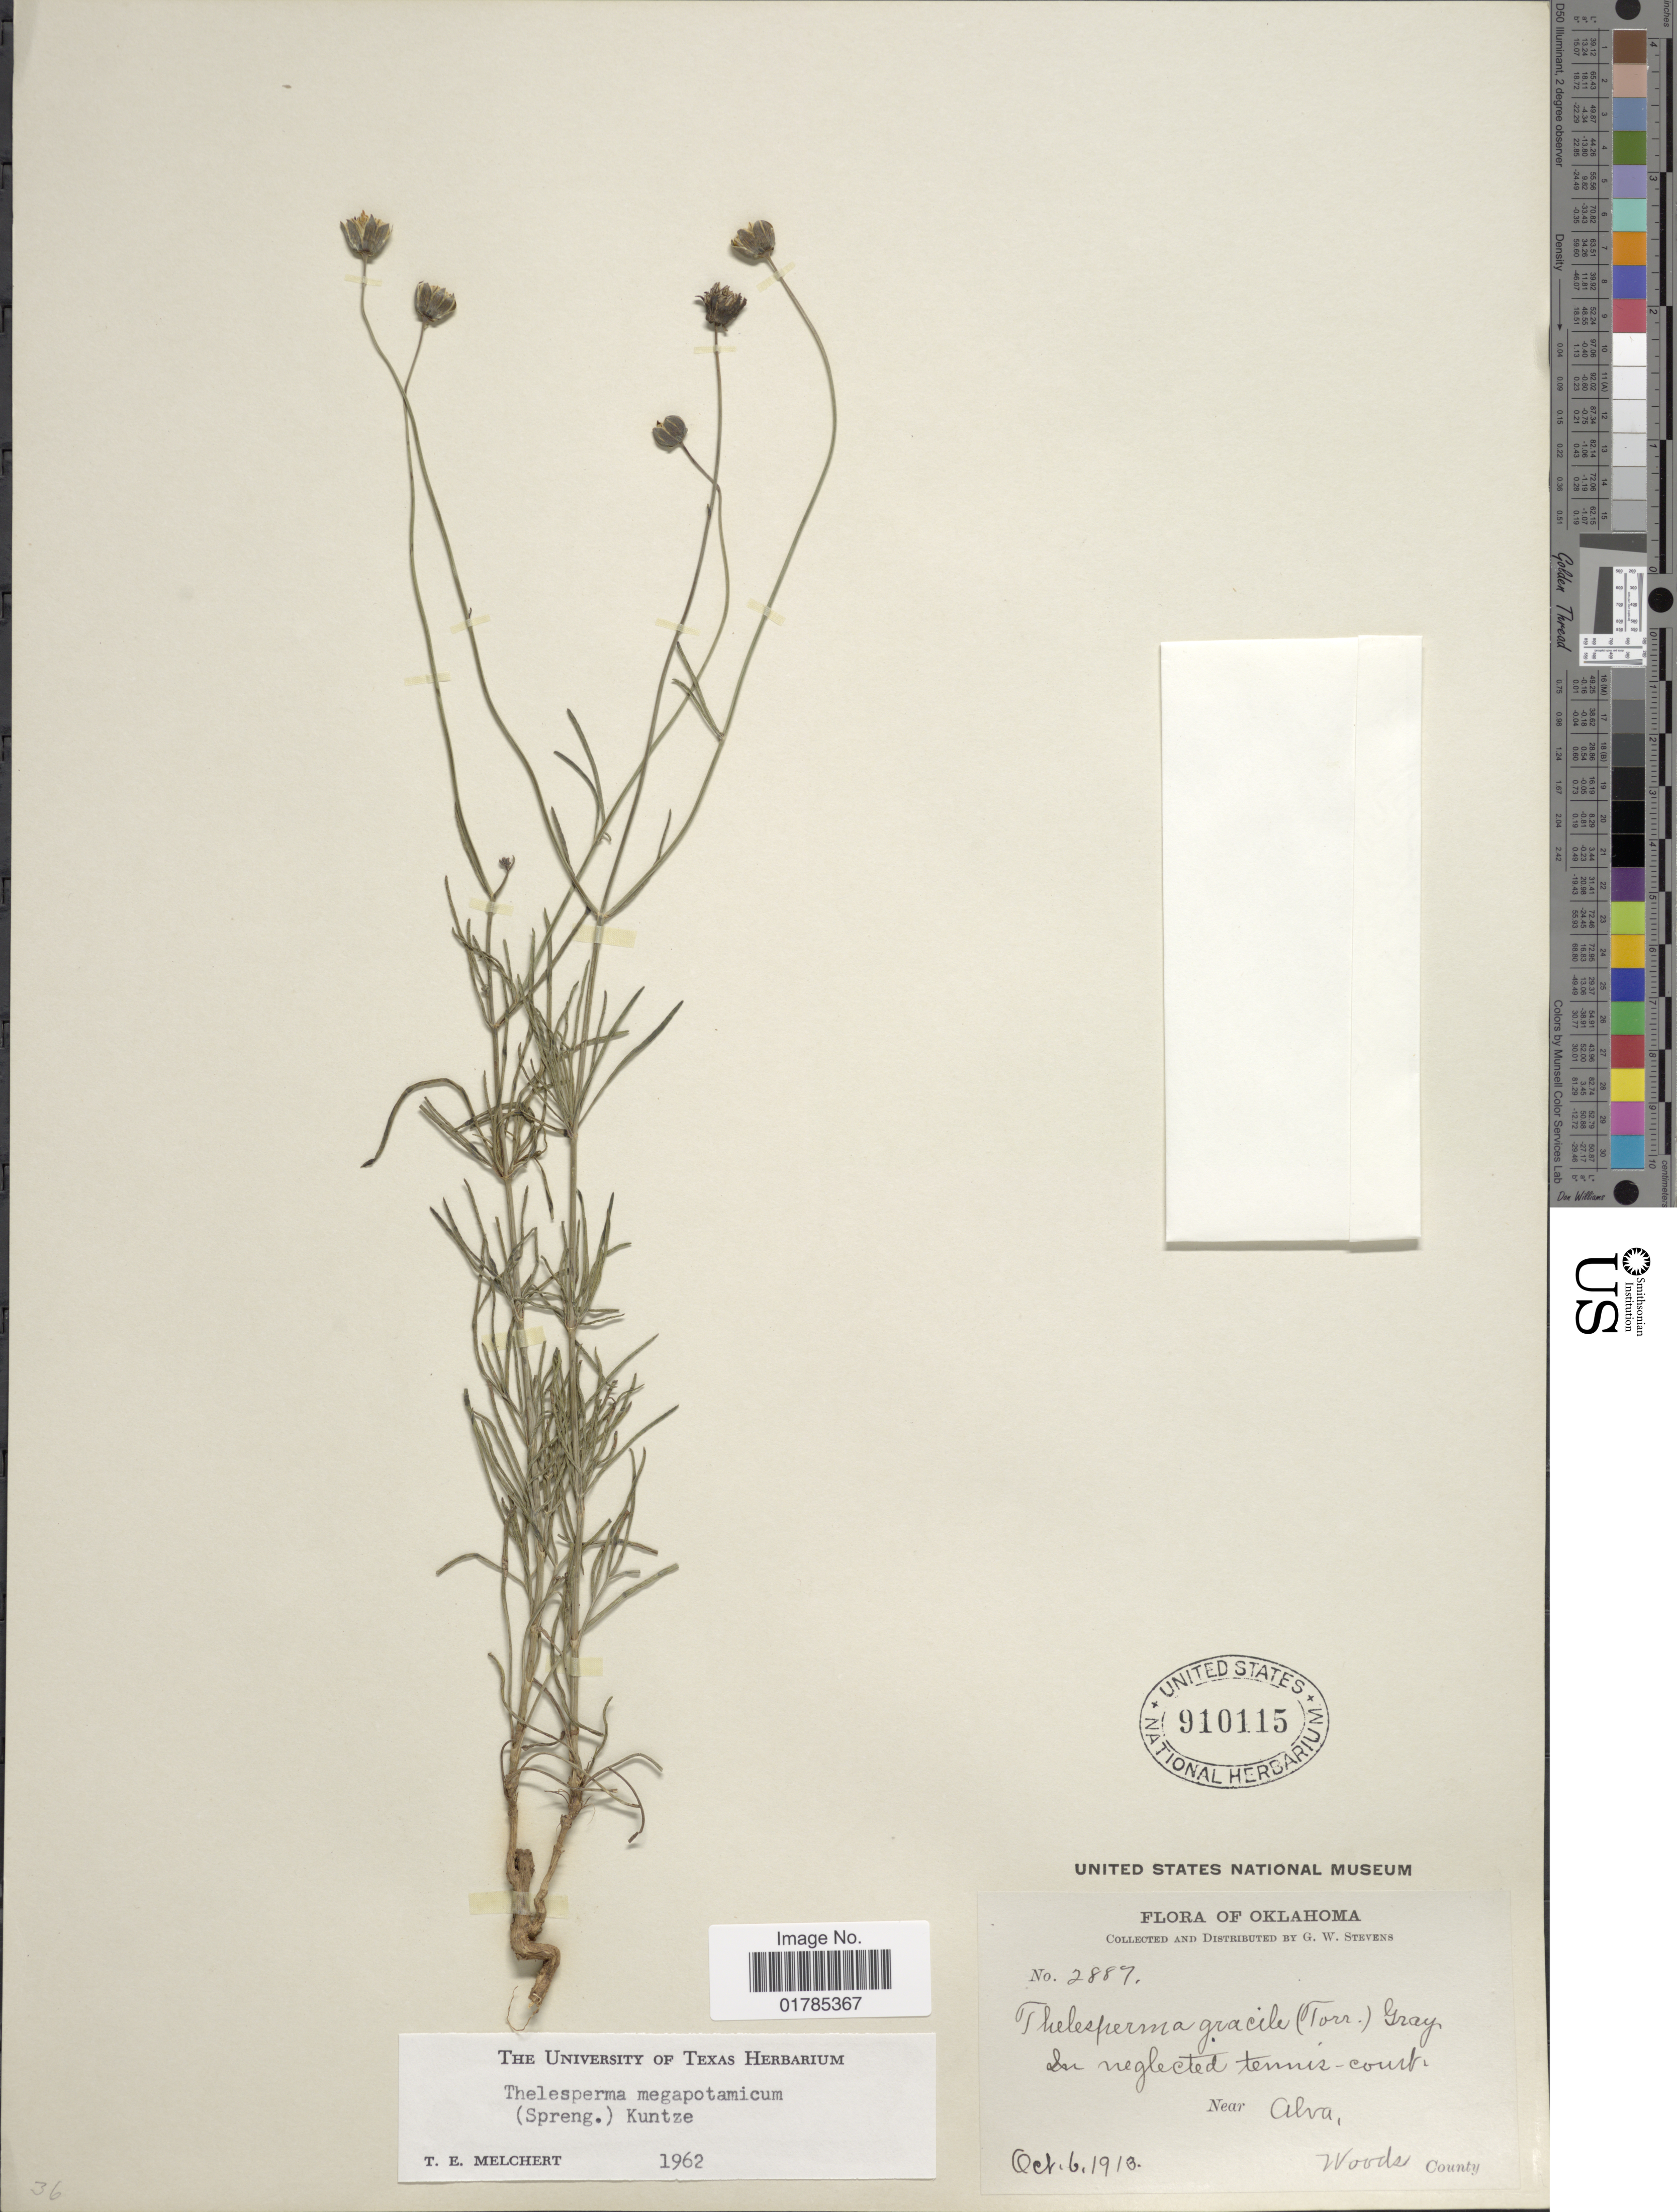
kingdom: Plantae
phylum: Tracheophyta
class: Magnoliopsida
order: Asterales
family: Asteraceae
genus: Thelesperma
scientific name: Thelesperma megapotamicum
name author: (Spreng.) Herter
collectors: G. W. Stevens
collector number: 2887*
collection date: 1913-10-06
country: United States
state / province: Oklahoma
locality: Near Alva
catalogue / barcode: US 910115